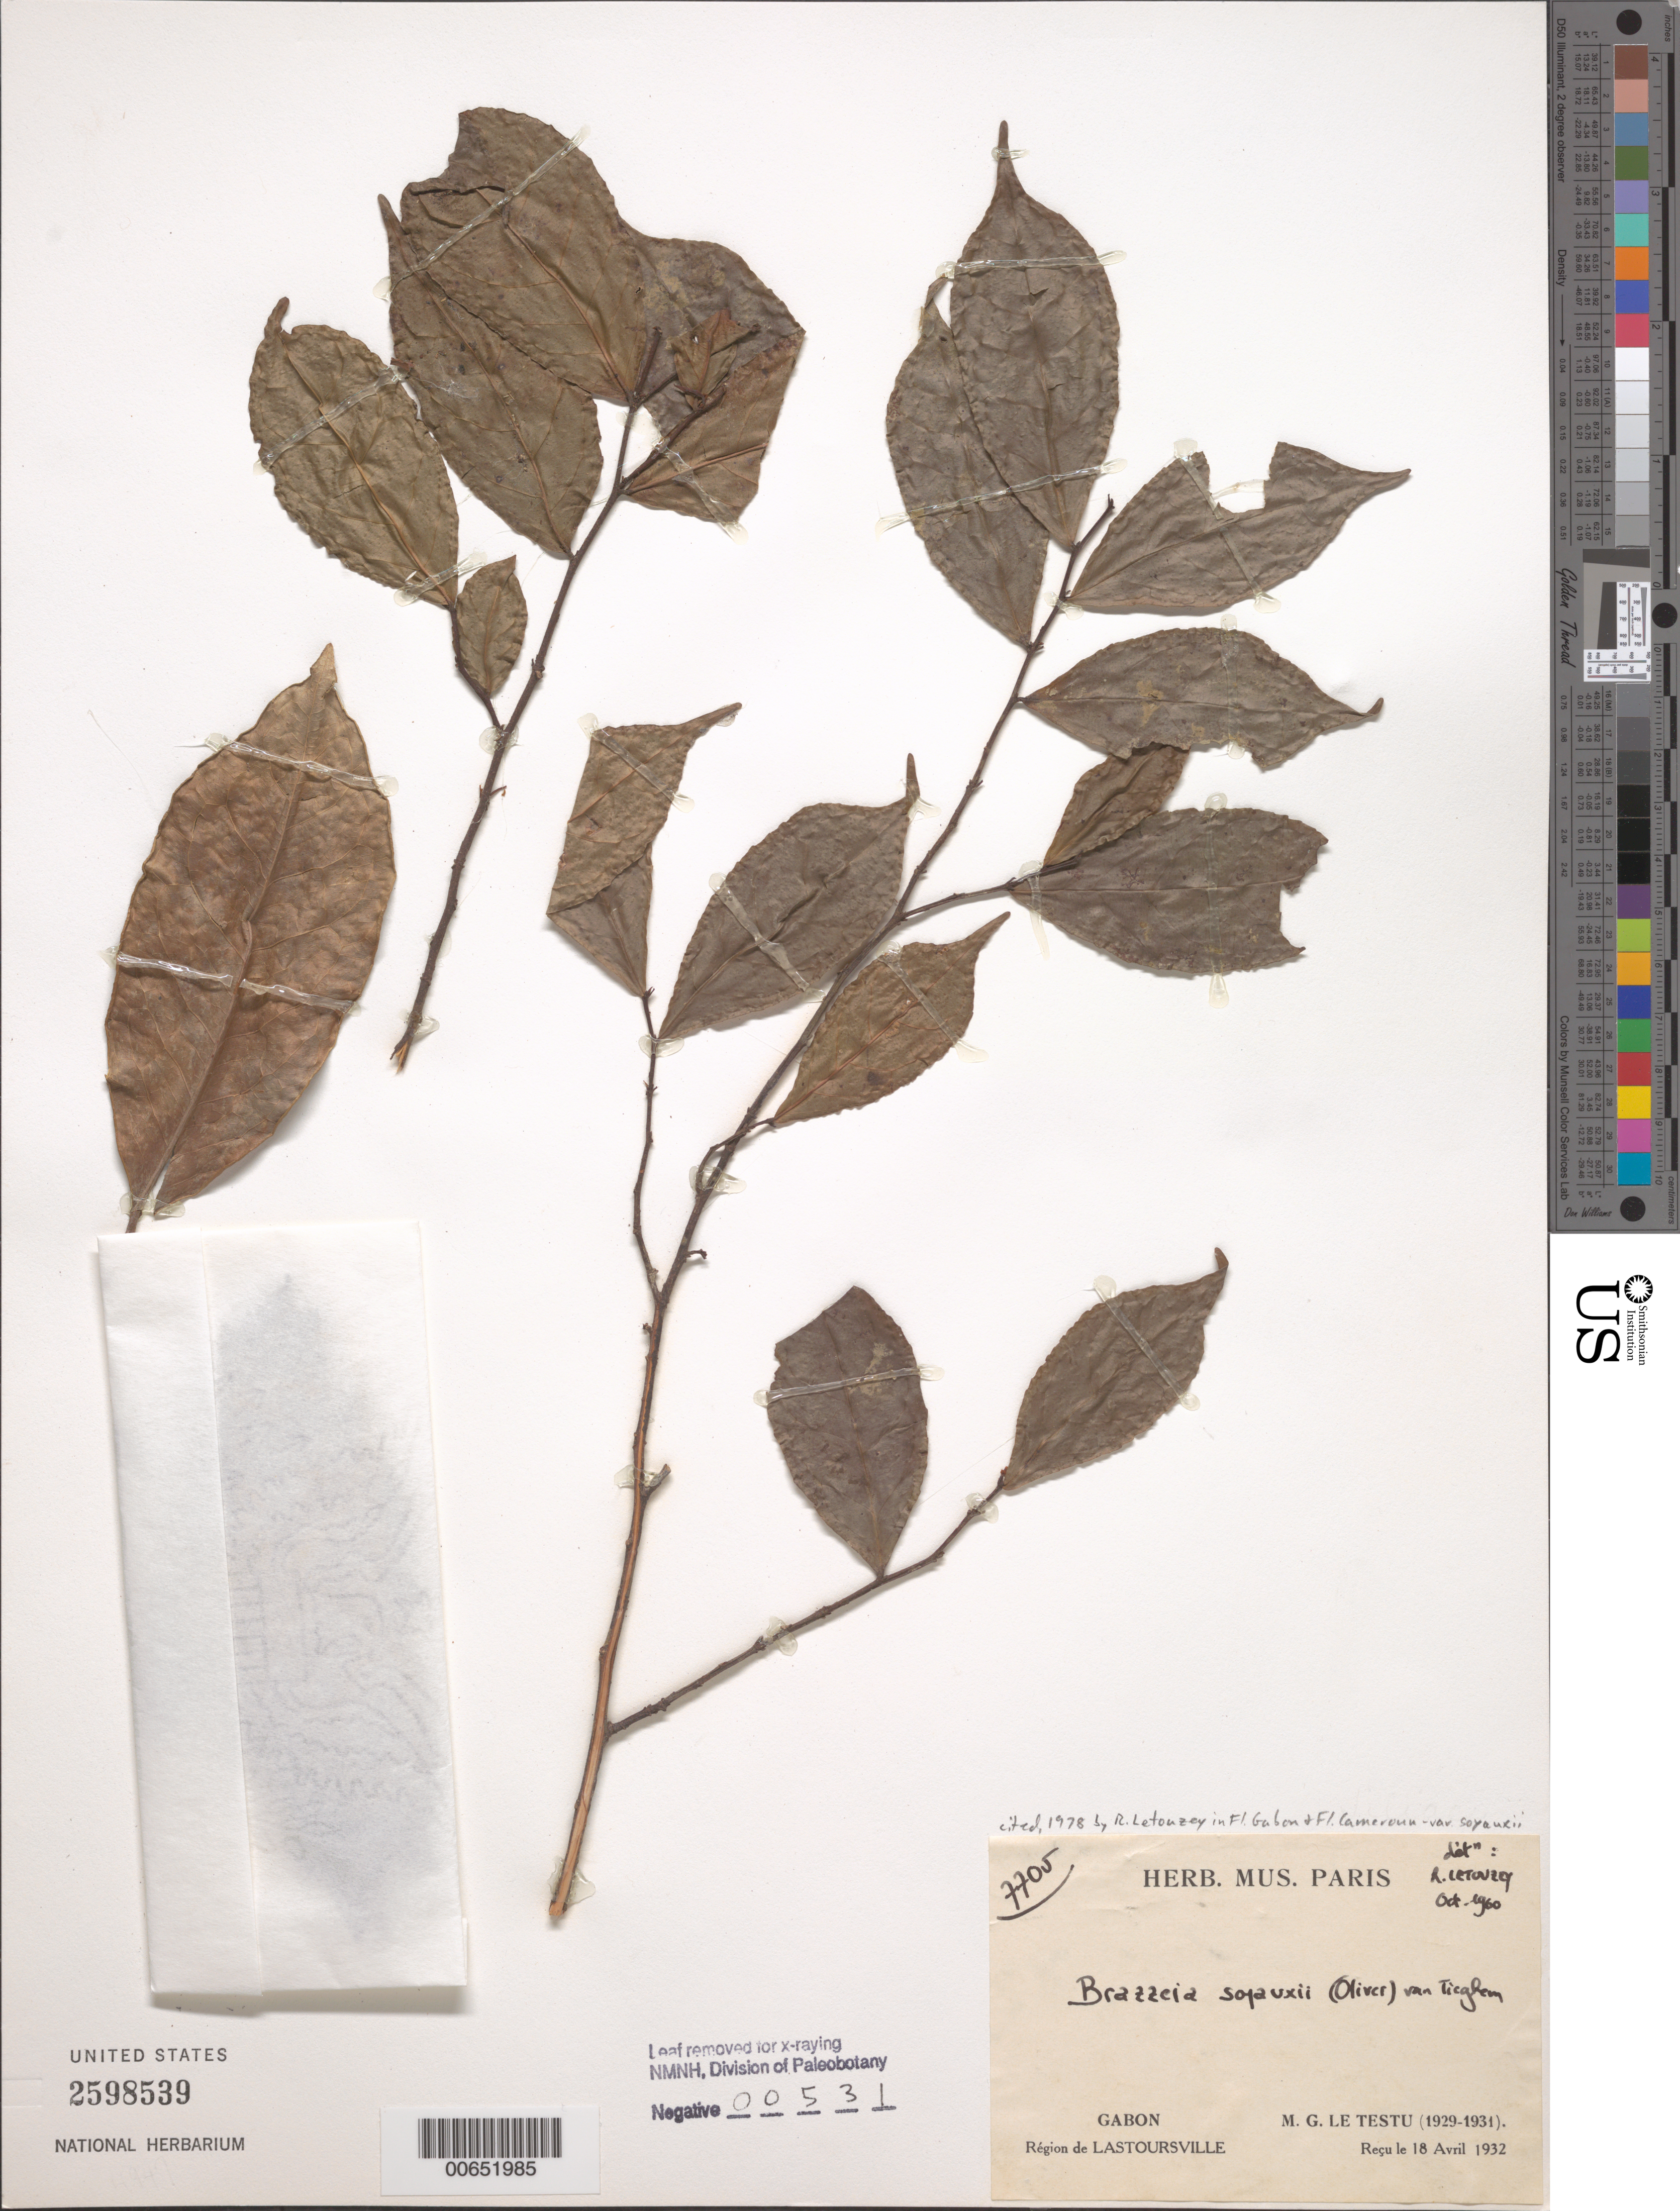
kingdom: Plantae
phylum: Tracheophyta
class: Magnoliopsida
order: Ericales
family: Lecythidaceae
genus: Brazzeia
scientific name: Brazzeia soyauxii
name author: (Oliv.) Tiegh.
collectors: G. Le Testu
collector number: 7705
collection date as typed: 1929 to -- -- 1931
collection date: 1929/1931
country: Gabon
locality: Lastoursville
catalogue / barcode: US 2598539